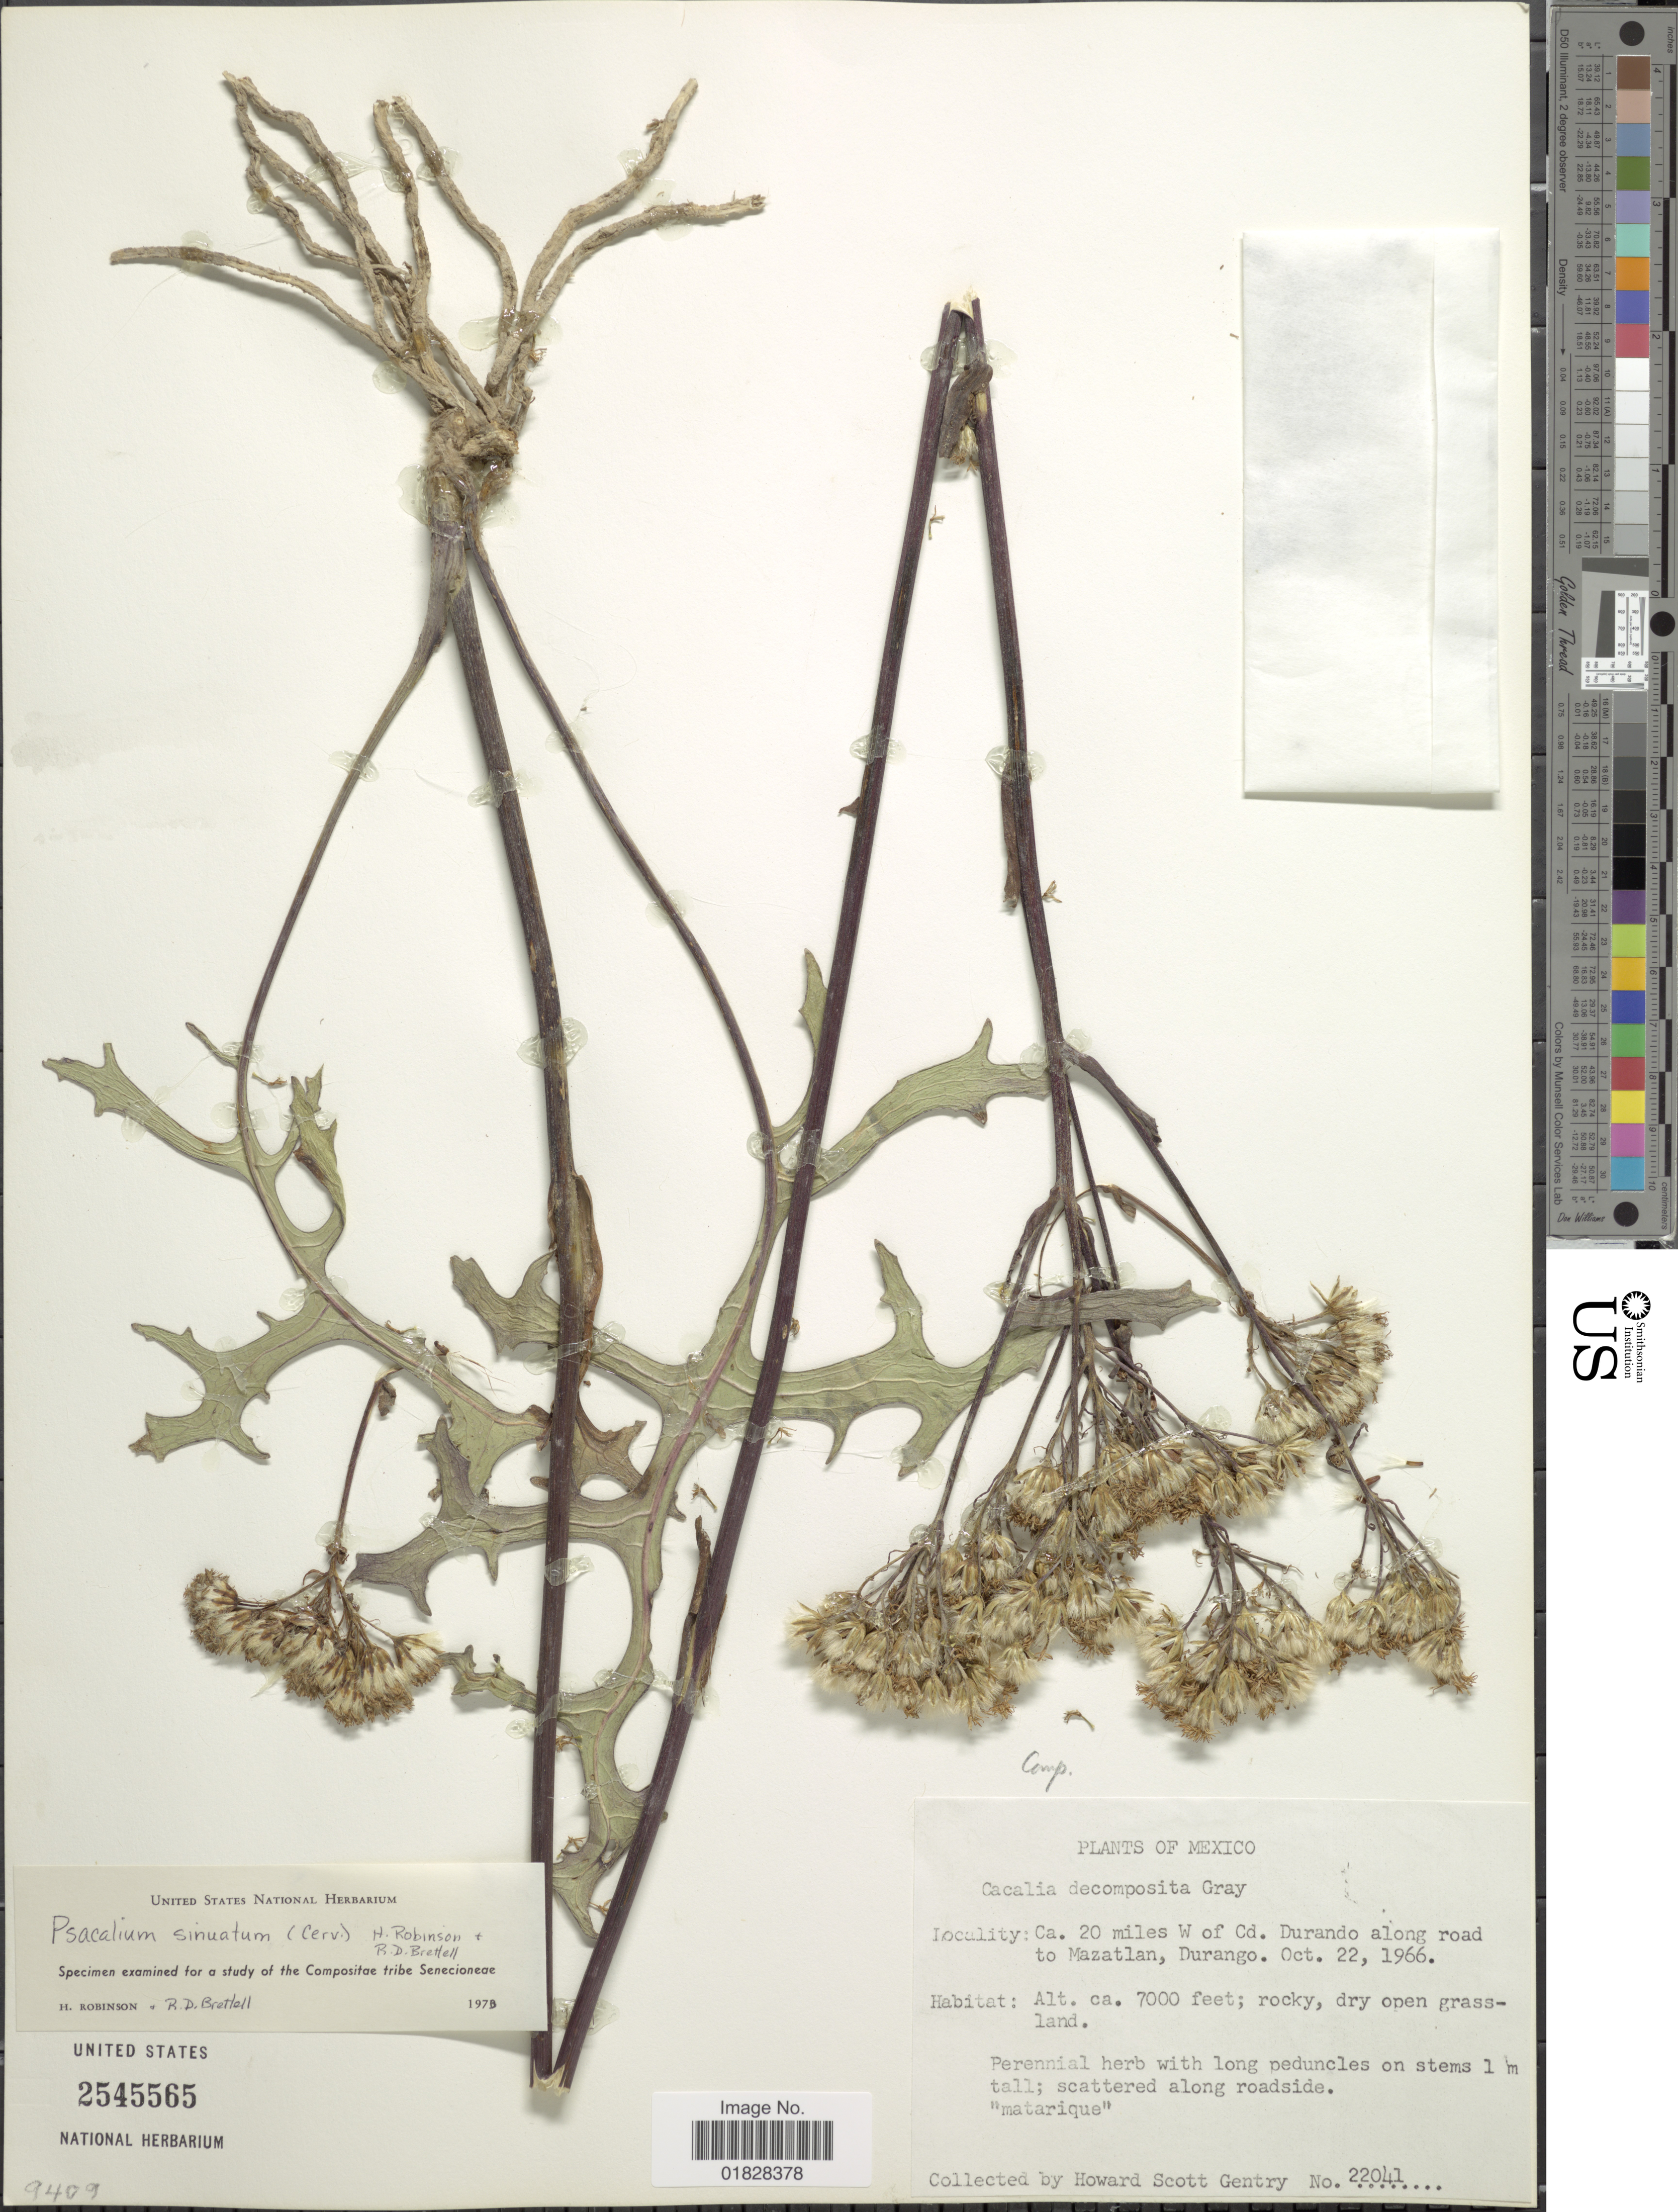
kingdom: Plantae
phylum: Tracheophyta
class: Magnoliopsida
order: Asterales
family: Asteraceae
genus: Psacalium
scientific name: Psacalium sinuatum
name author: (Cerv.) H. Rob. & Brettell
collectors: H. S. Gentry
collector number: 22041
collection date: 1966-10-22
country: Mexico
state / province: Durango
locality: Ca. 20 miles W of Cd. Durando along road to Mazatlan, Durango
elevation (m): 2134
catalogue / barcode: US 2545565